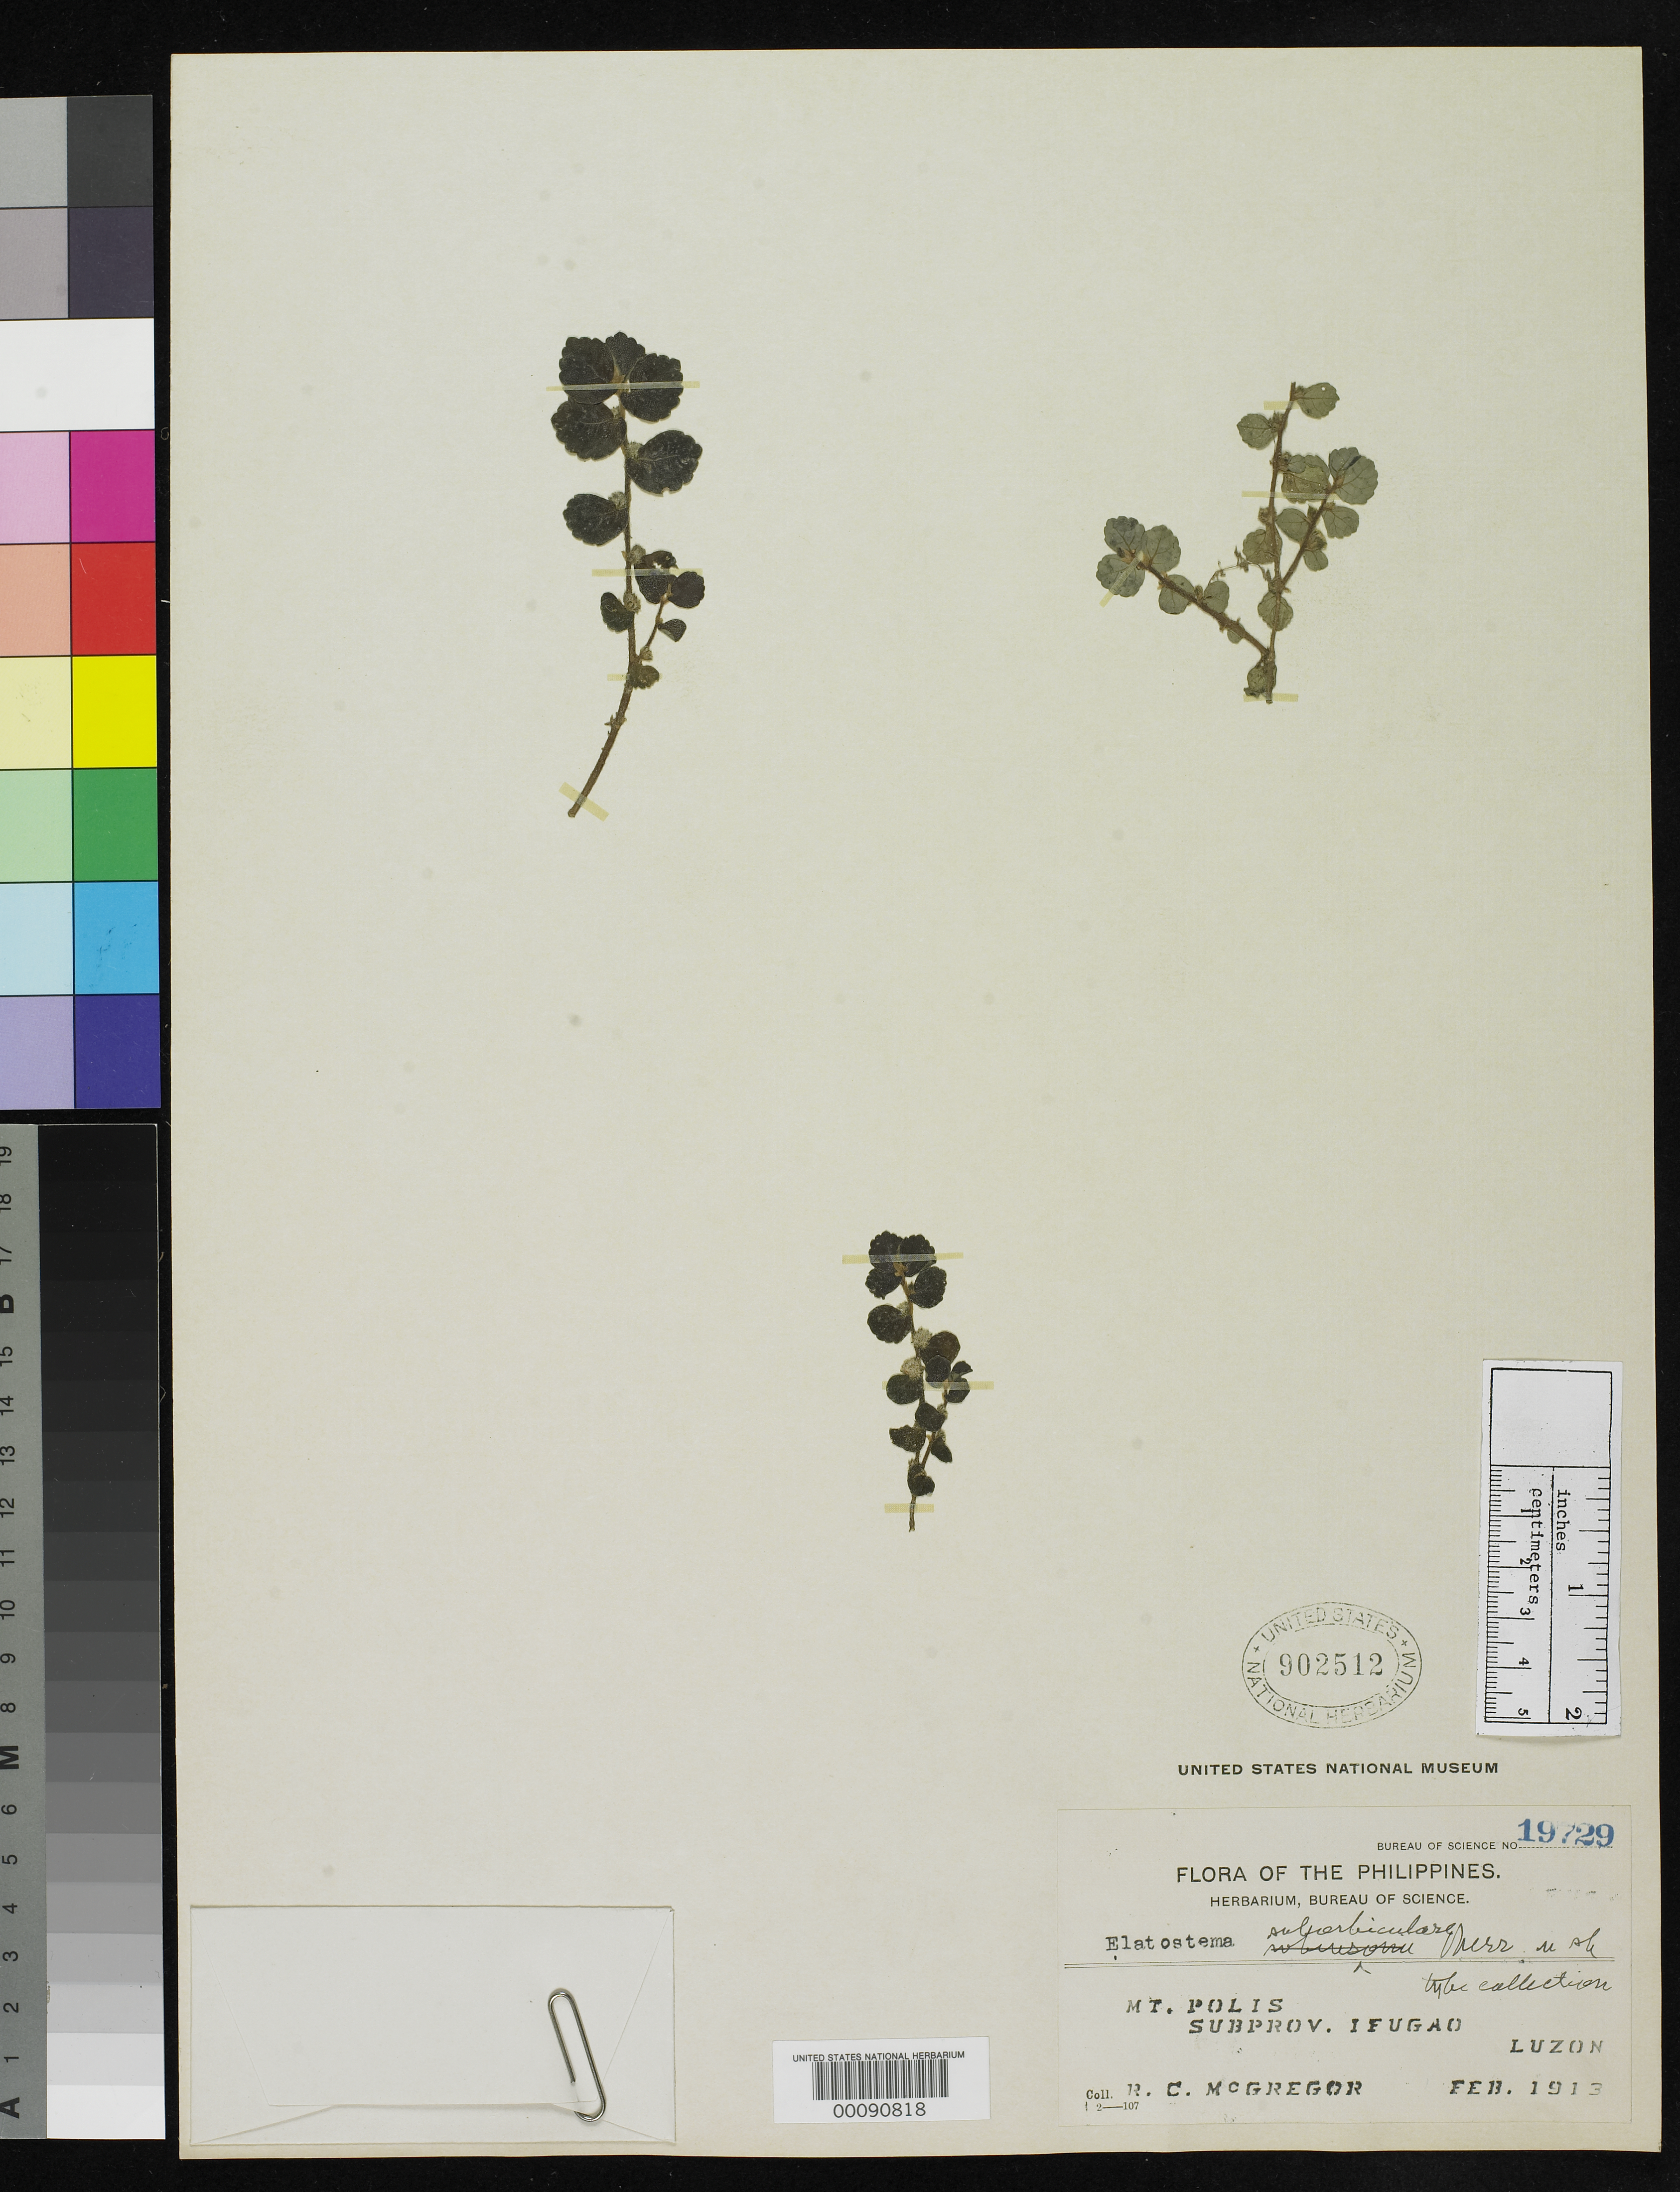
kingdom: Plantae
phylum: Tracheophyta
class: Magnoliopsida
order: Rosales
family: Urticaceae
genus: Elatostema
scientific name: Elatostema suborbiculare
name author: Merr.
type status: Type Fragment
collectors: R. C. McGregor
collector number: Bur. Sci. 19729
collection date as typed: Feb 1913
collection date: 1913-02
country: Philippines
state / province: Cordillera (Administrative Region)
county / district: Ifugao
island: Luzon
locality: Mt. Polis.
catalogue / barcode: US 902512